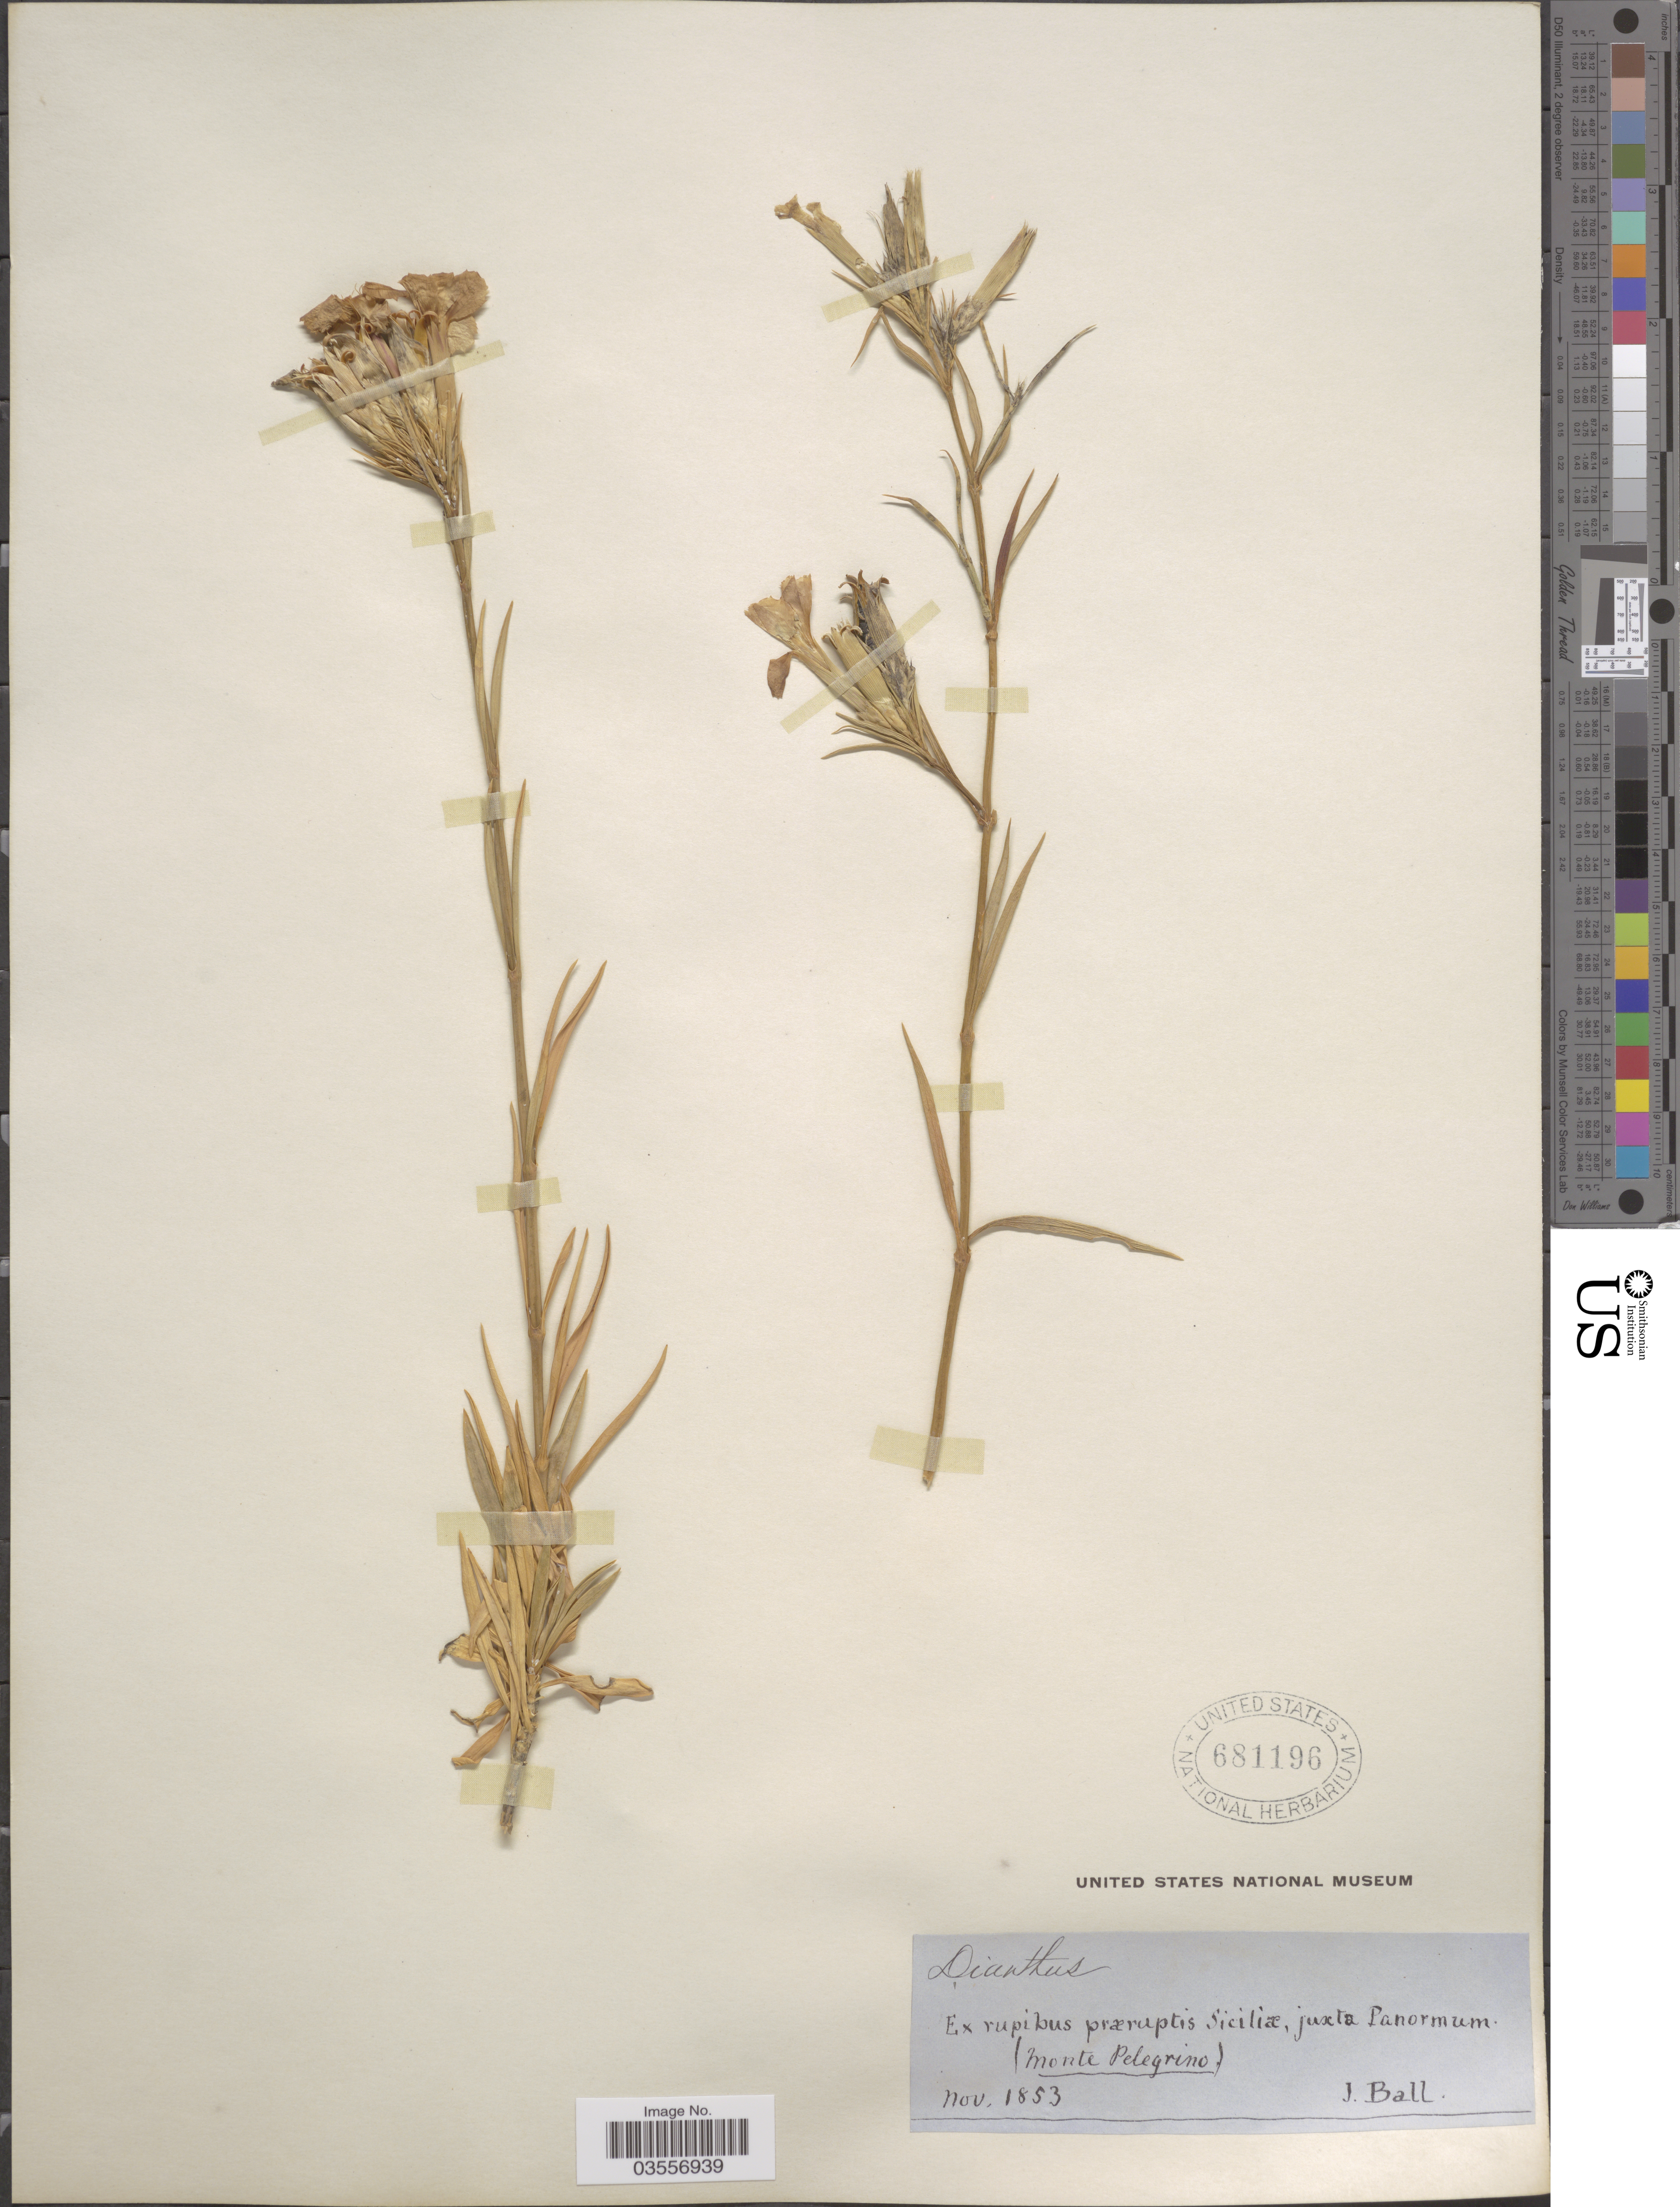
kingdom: Plantae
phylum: Tracheophyta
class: Magnoliopsida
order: Caryophyllales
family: Caryophyllaceae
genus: Dianthus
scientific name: Dianthus sp.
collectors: J. Ball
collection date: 1853-11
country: Italy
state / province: Siciliana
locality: Ex rupibus præruptis Siciliæ, juxta Panormum (Monte Pelegrino).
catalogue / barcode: US 681196